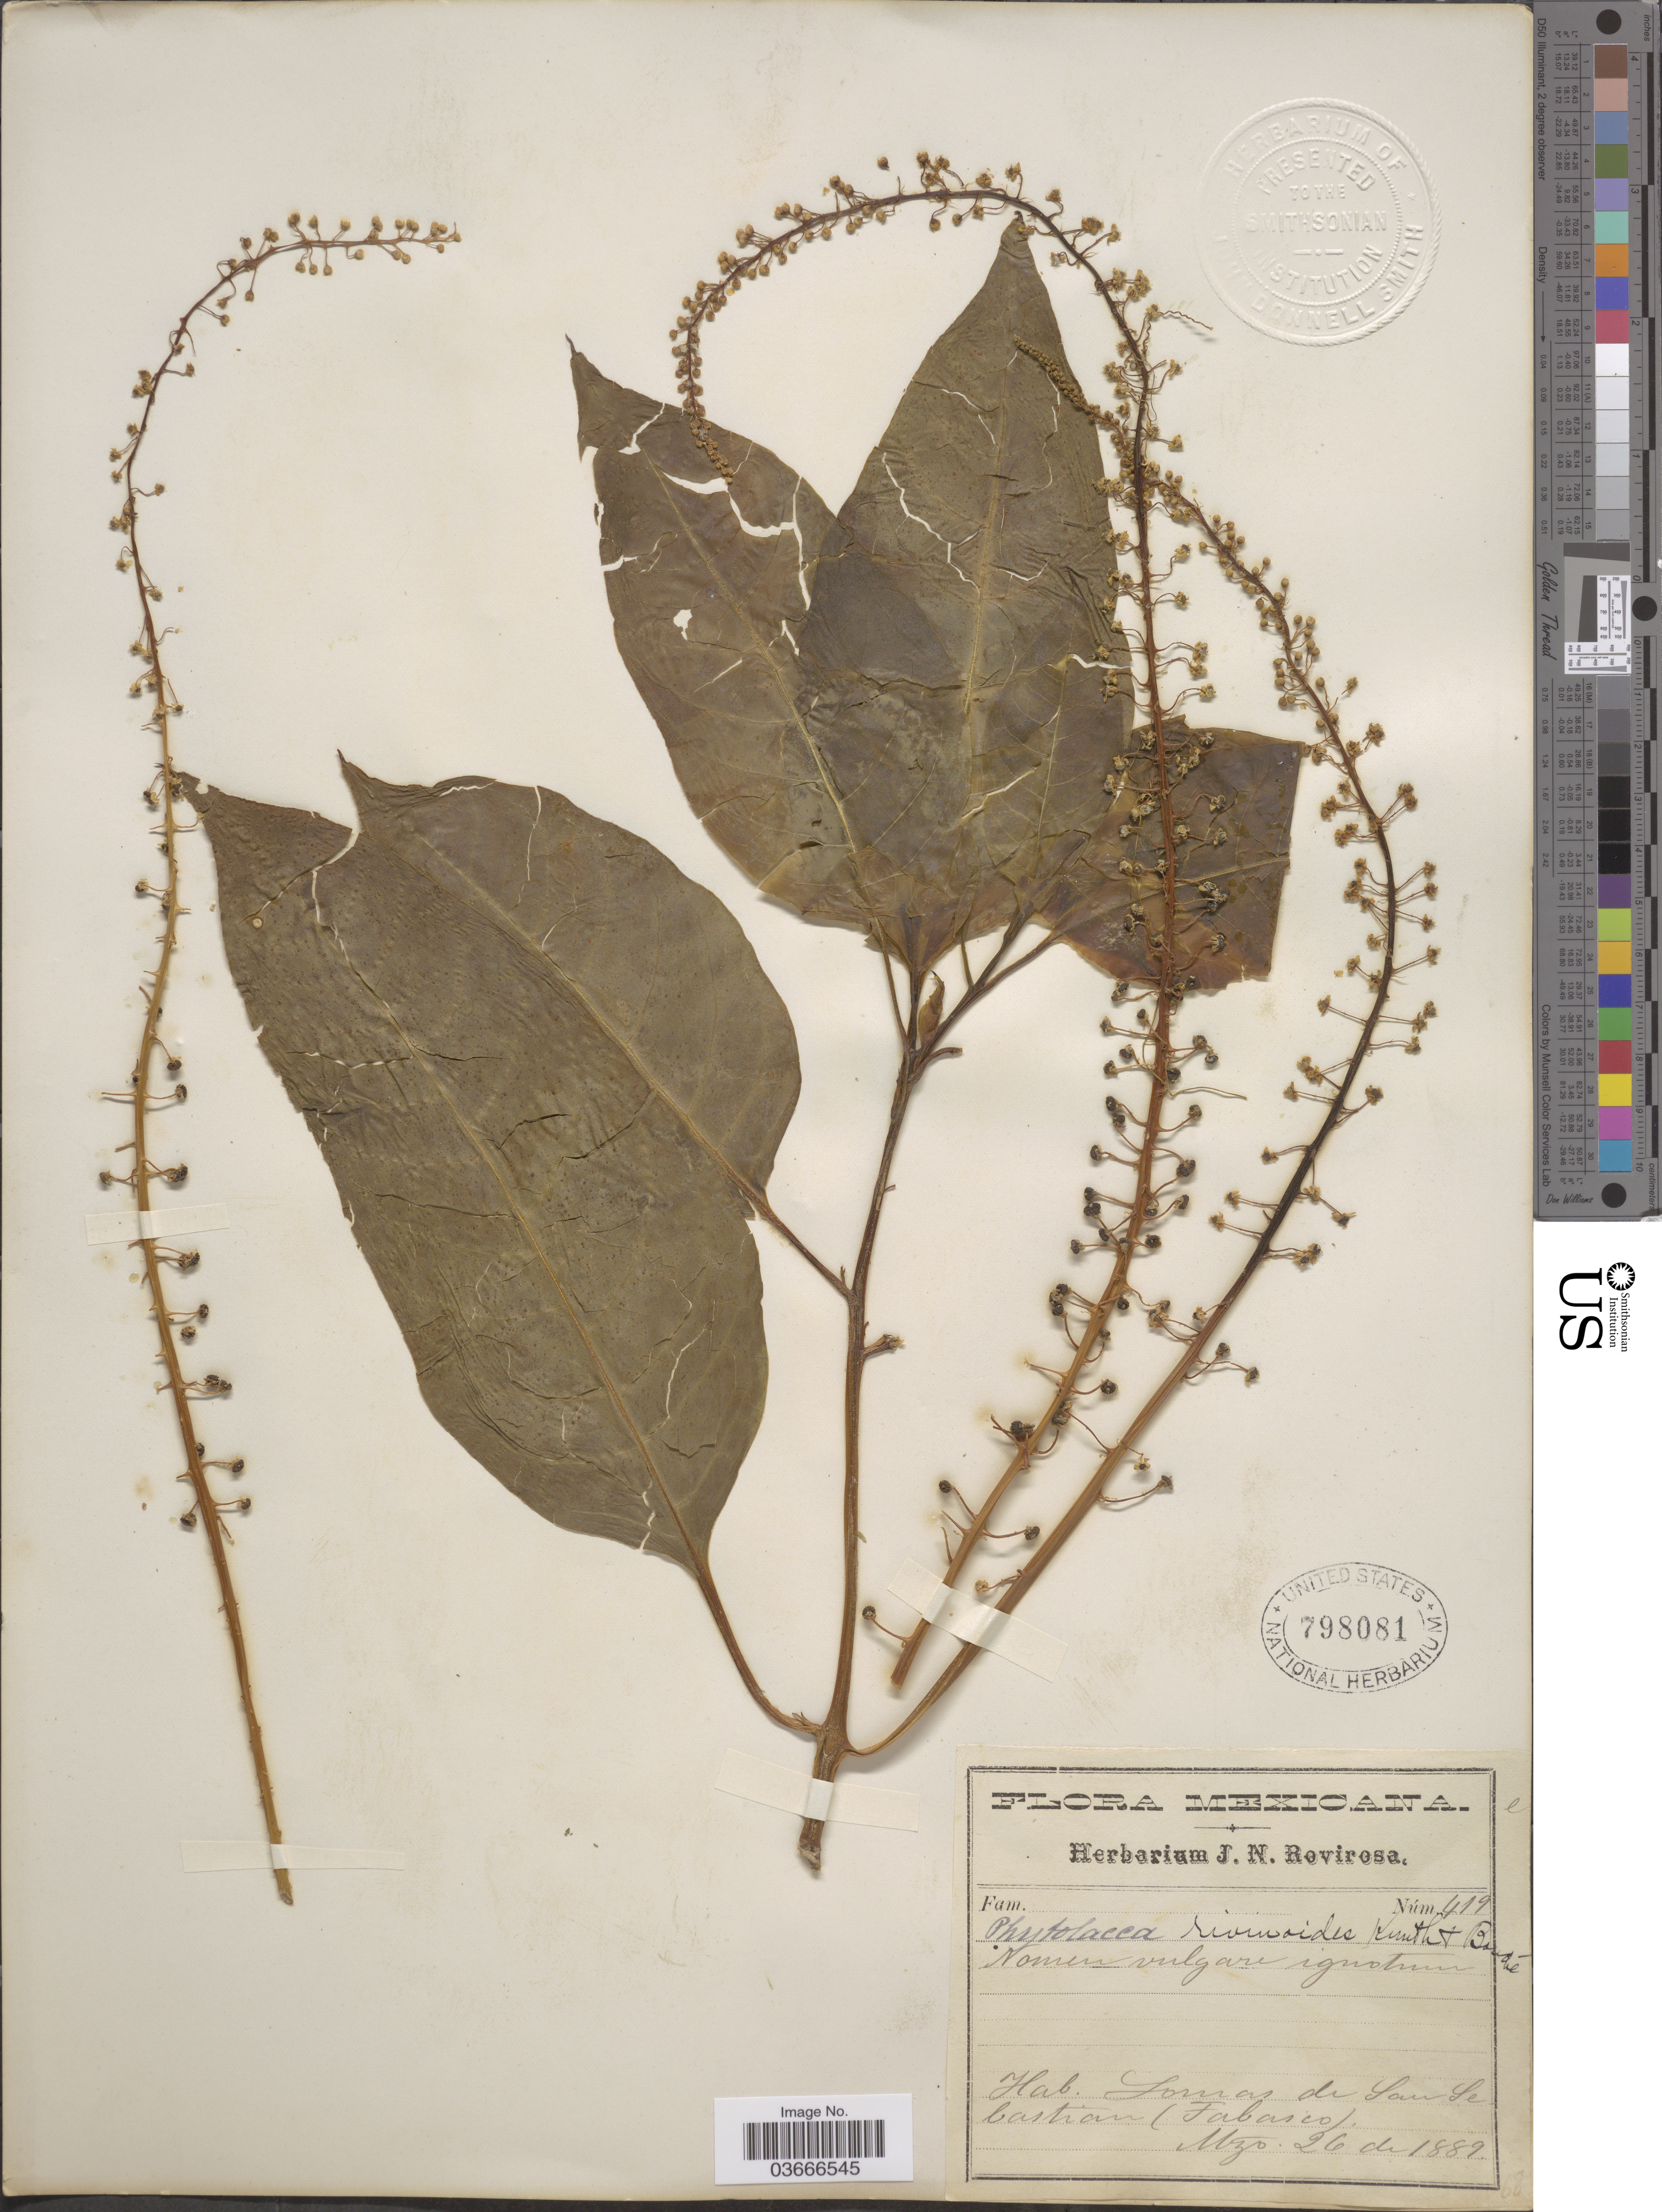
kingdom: Plantae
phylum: Tracheophyta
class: Magnoliopsida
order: Caryophyllales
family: Phytolaccaceae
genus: Phytolacca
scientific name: Phytolacca rivinoides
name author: Kunth & C.D. Bouché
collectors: ex herb. J. N. Rovirosa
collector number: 419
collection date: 1889-03-26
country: Mexico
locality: Lomas de San Sebastian (Tabasco).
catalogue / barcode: US 798081